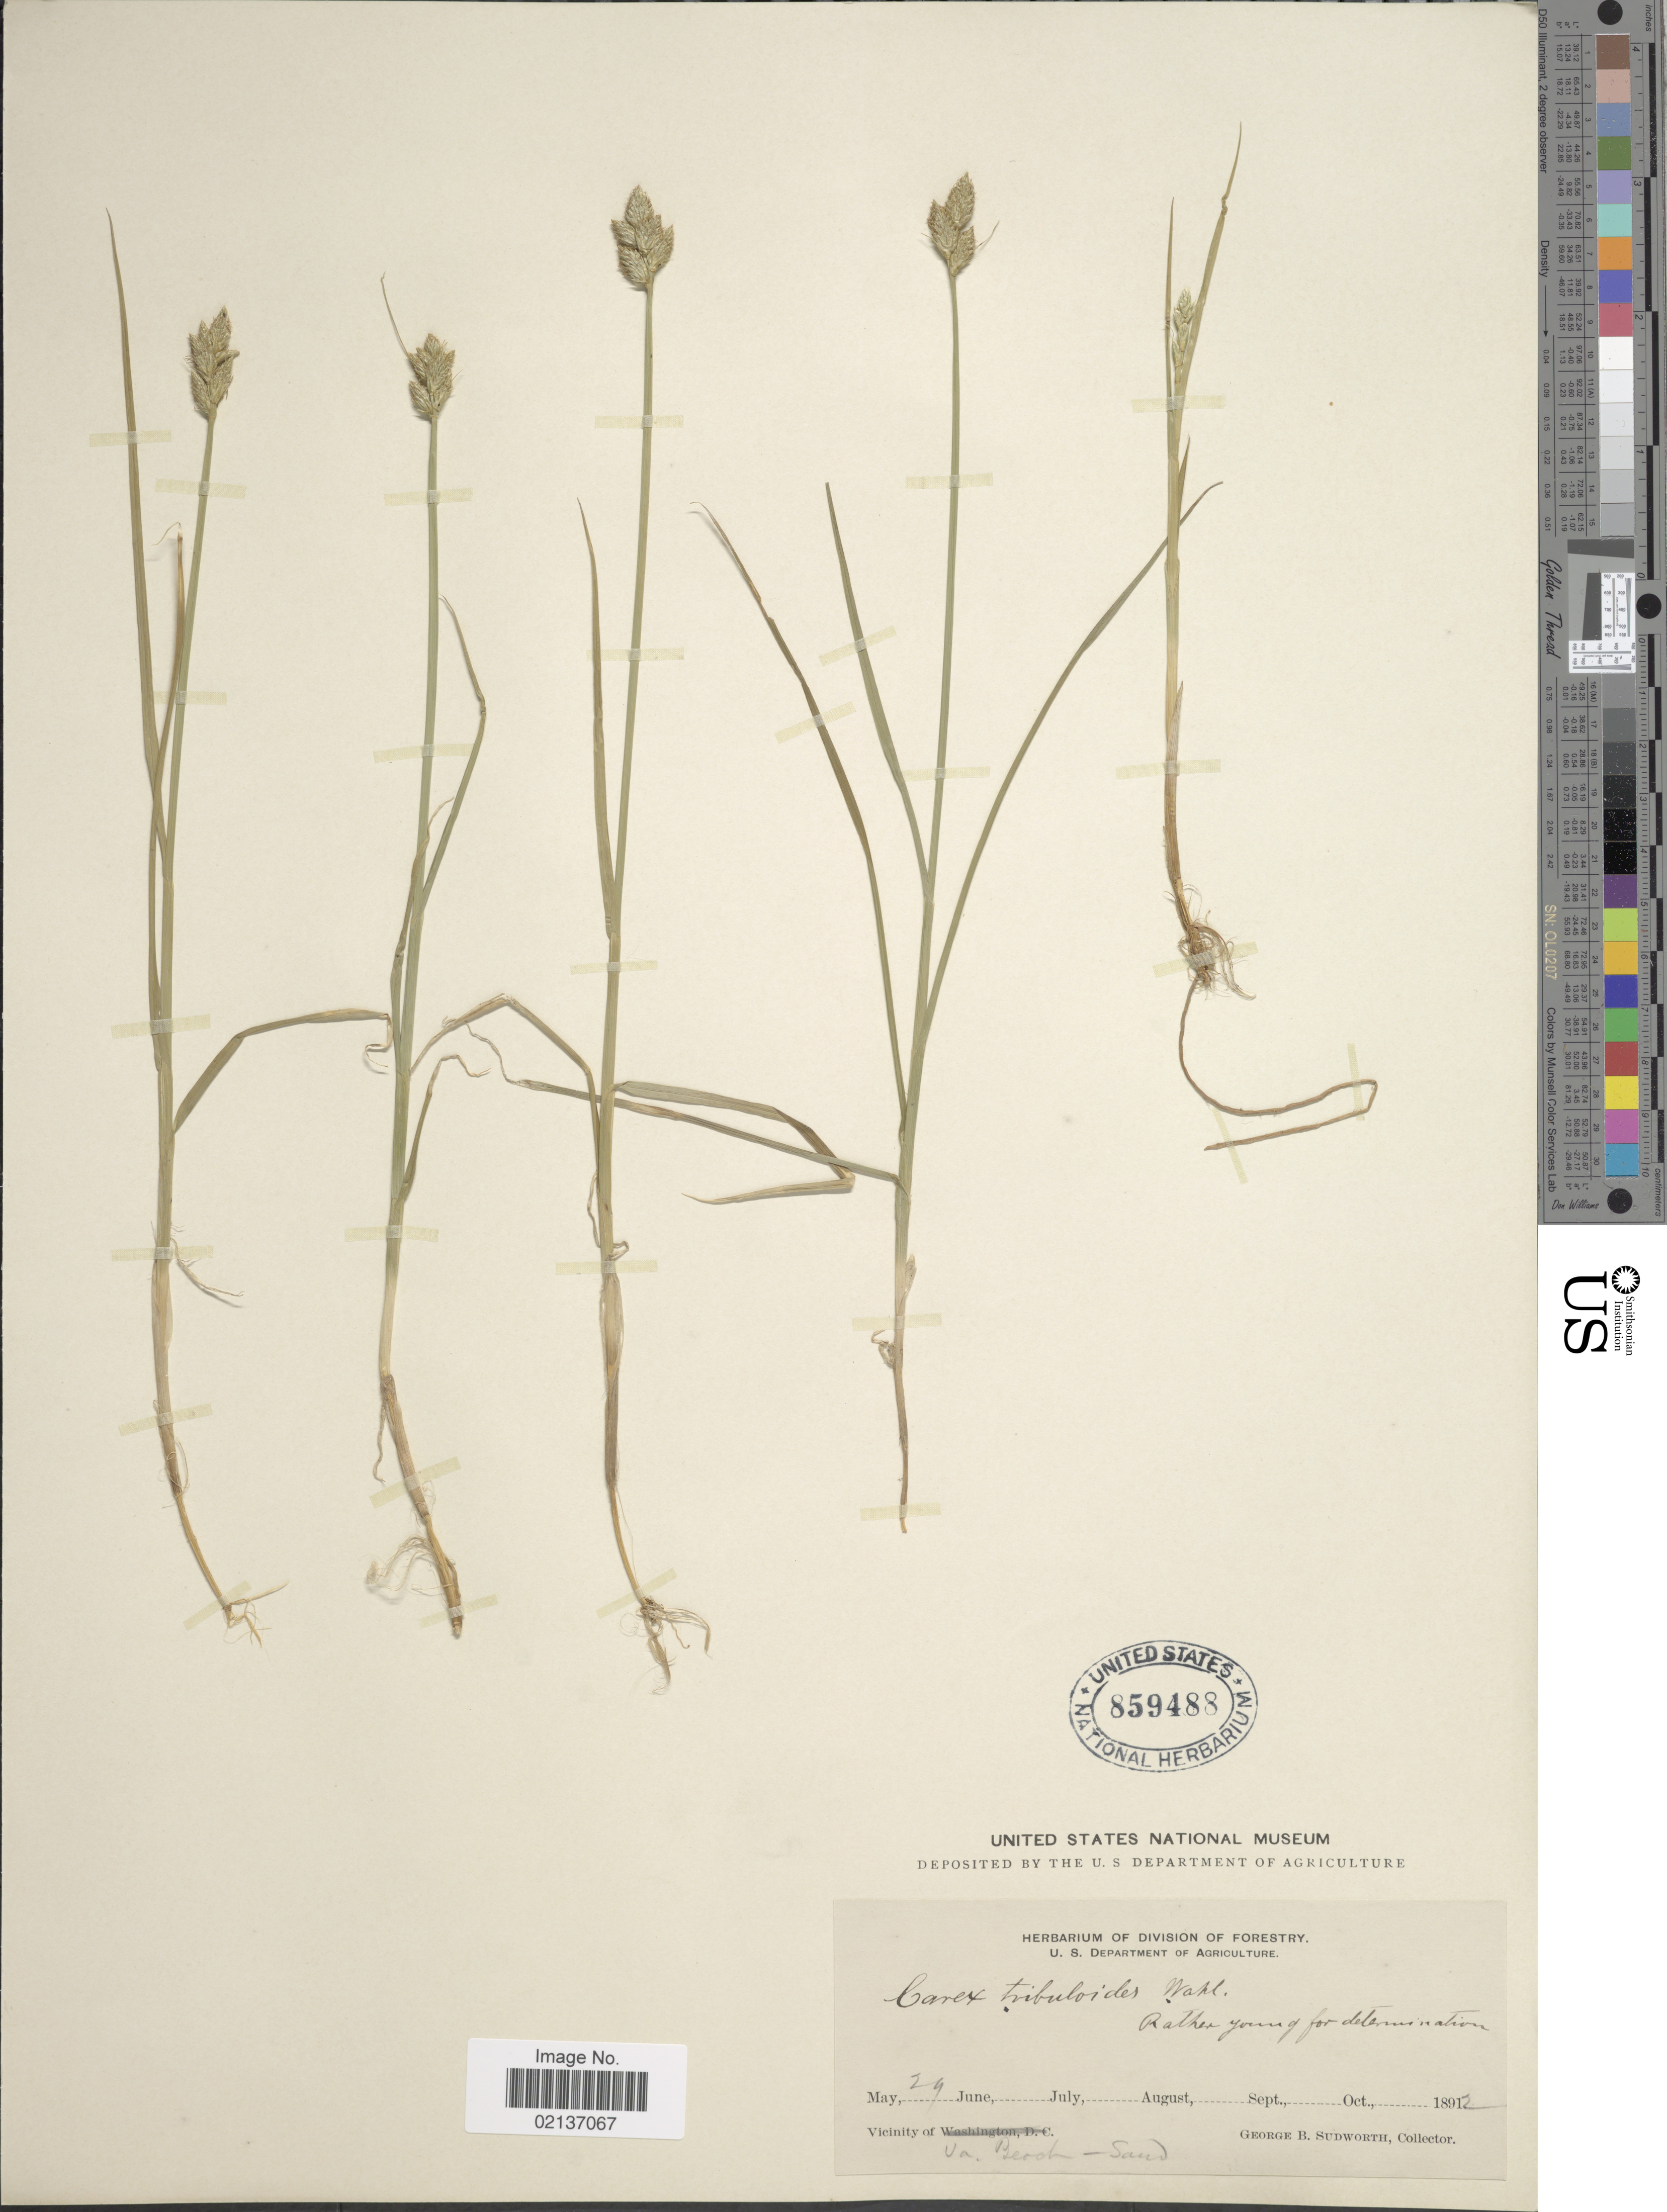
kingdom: Plantae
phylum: Tracheophyta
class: Liliopsida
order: Poales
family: Cyperaceae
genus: Carex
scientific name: Carex tribuloides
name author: Wahlenb.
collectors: G. B. Sudworth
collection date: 1892-05-29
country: United States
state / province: Virginia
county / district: City of Virginia Beach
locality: Vicinity of Va. Beach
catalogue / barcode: US 859488